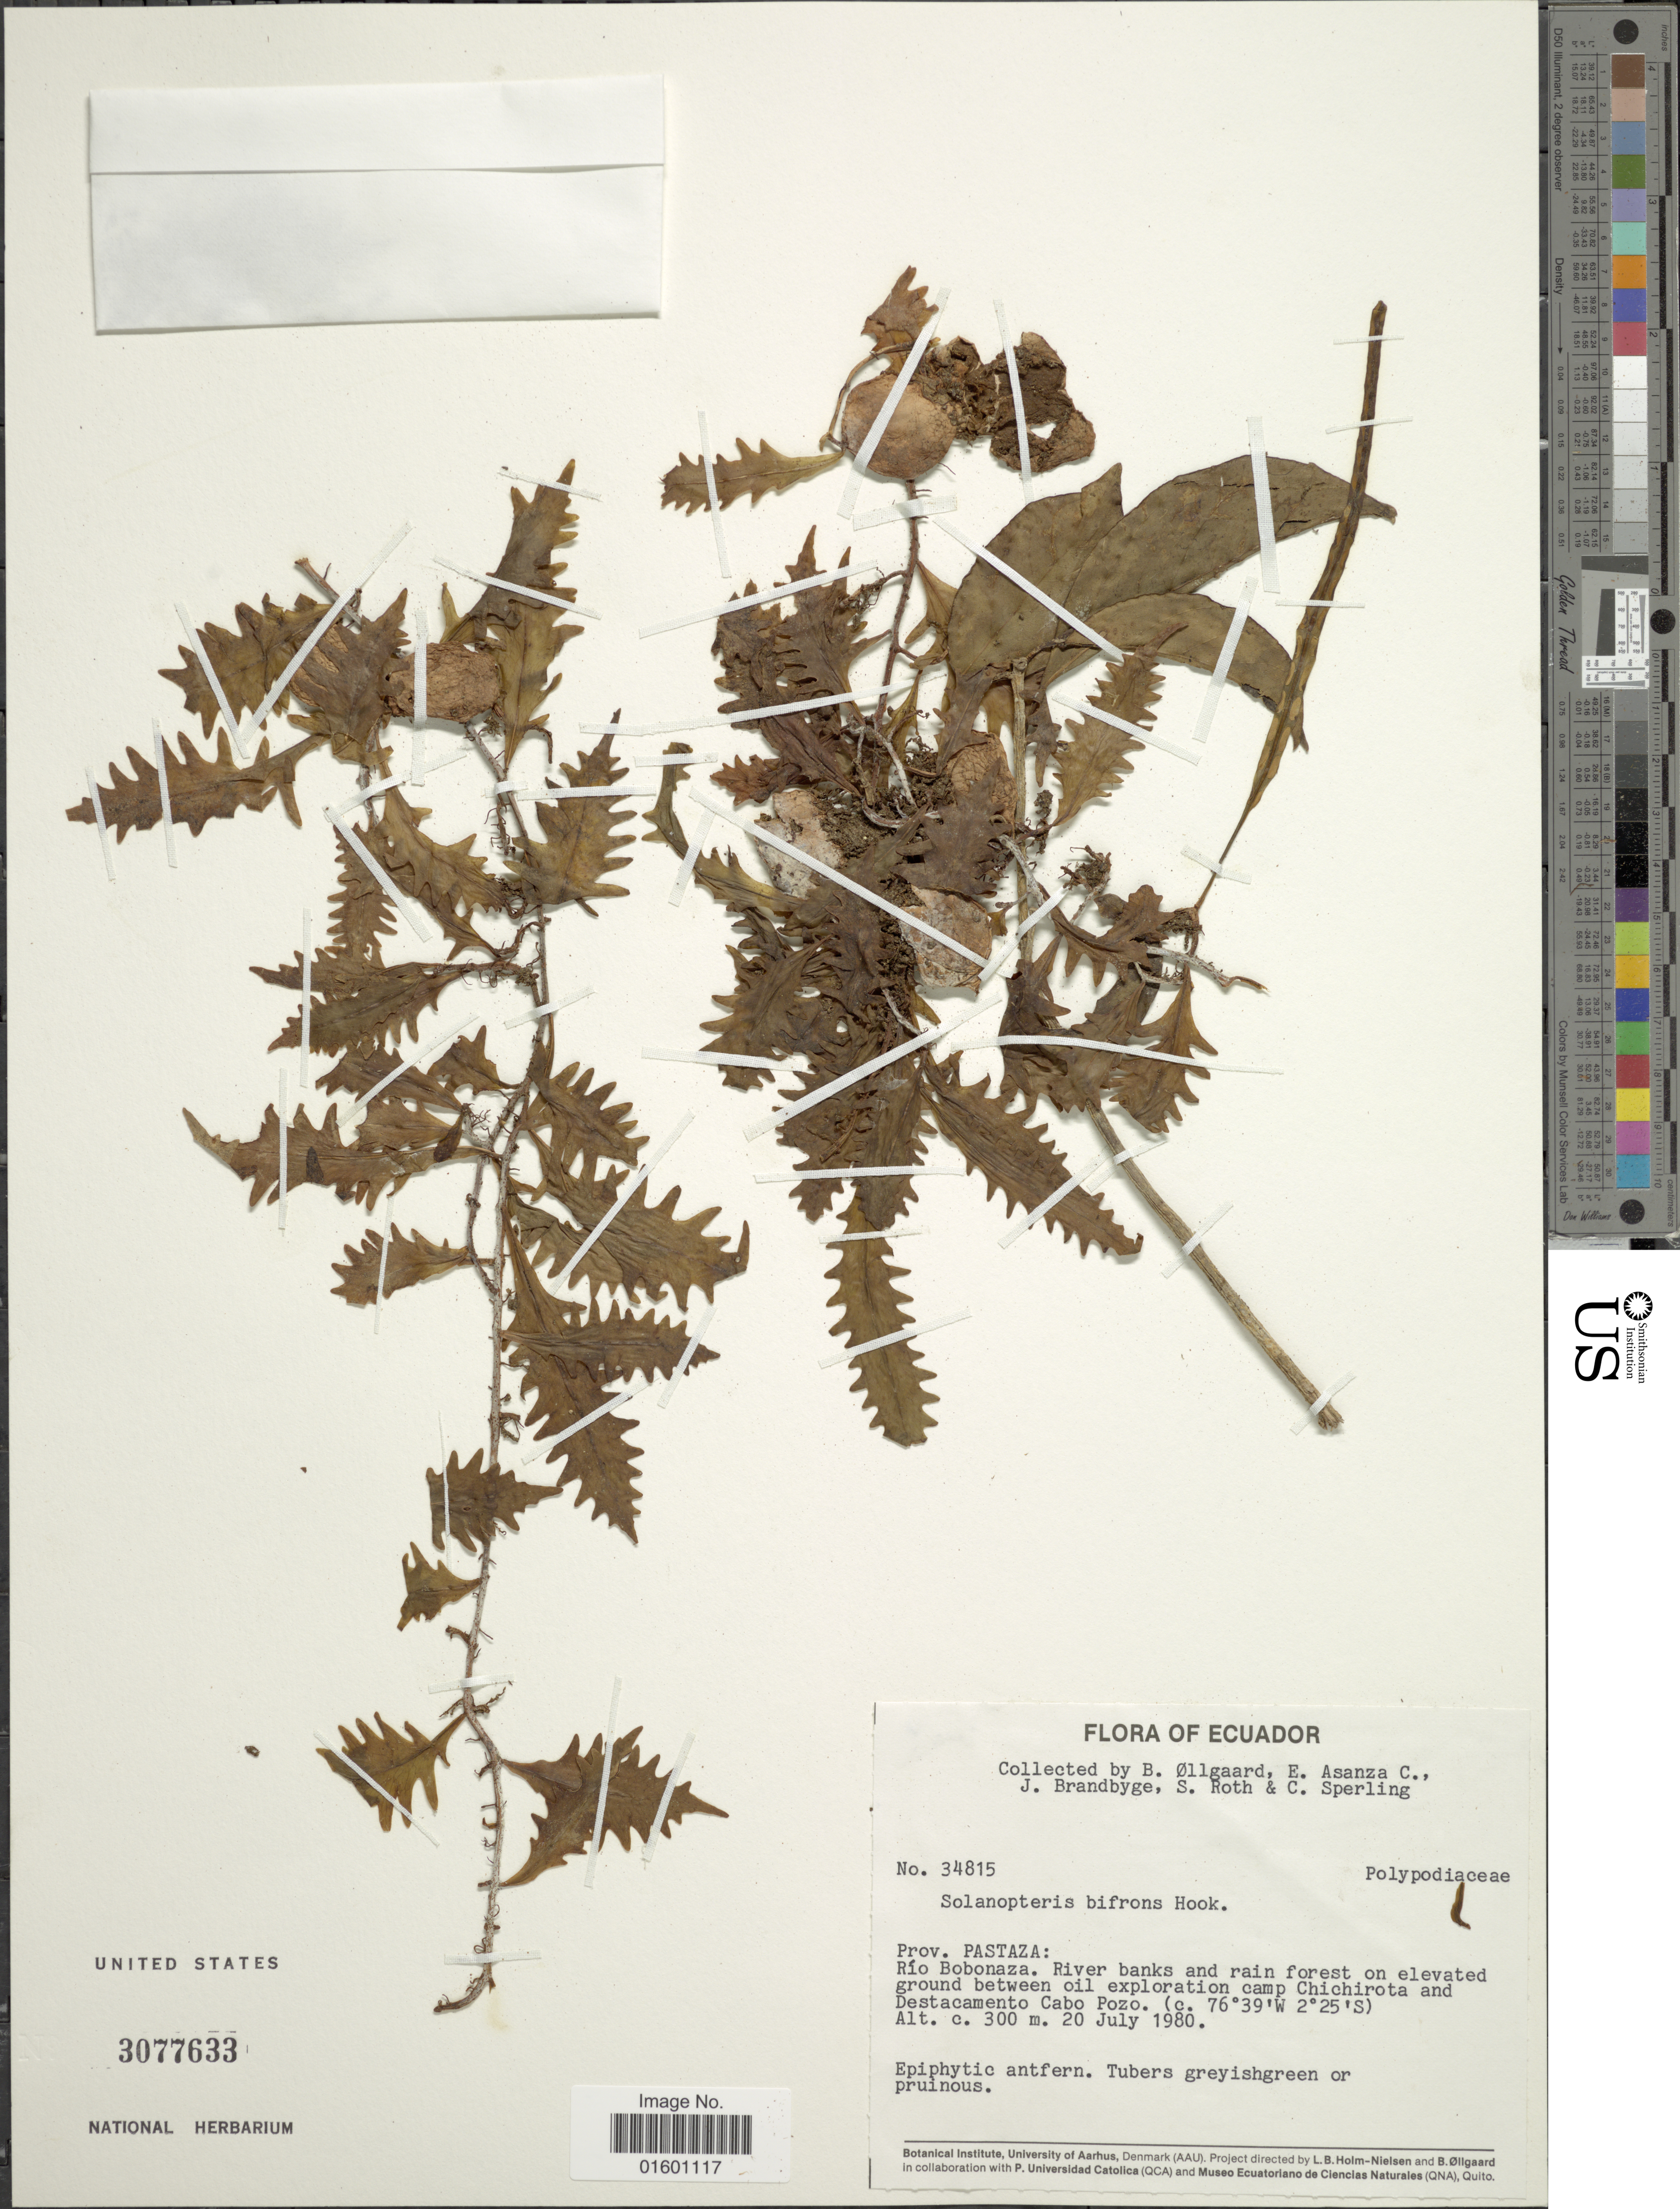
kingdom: Plantae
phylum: Tracheophyta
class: Polypodiopsida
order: Polypodiales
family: Polypodiaceae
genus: Microgramma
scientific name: Microgramma bifrons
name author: (Hook.) Lellinger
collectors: B. Øllgaard, E. Asanza C., J. Brandbyge, S. Roth & C. Sperling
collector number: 34815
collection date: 1980-07-20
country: Ecuador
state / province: Pastaza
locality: Rio Bobonaza. River banks and rain forest on elevated ground between oil exploration camp Chichirota and Detacamento Cabo Pozo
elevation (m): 300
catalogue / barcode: US 3077633